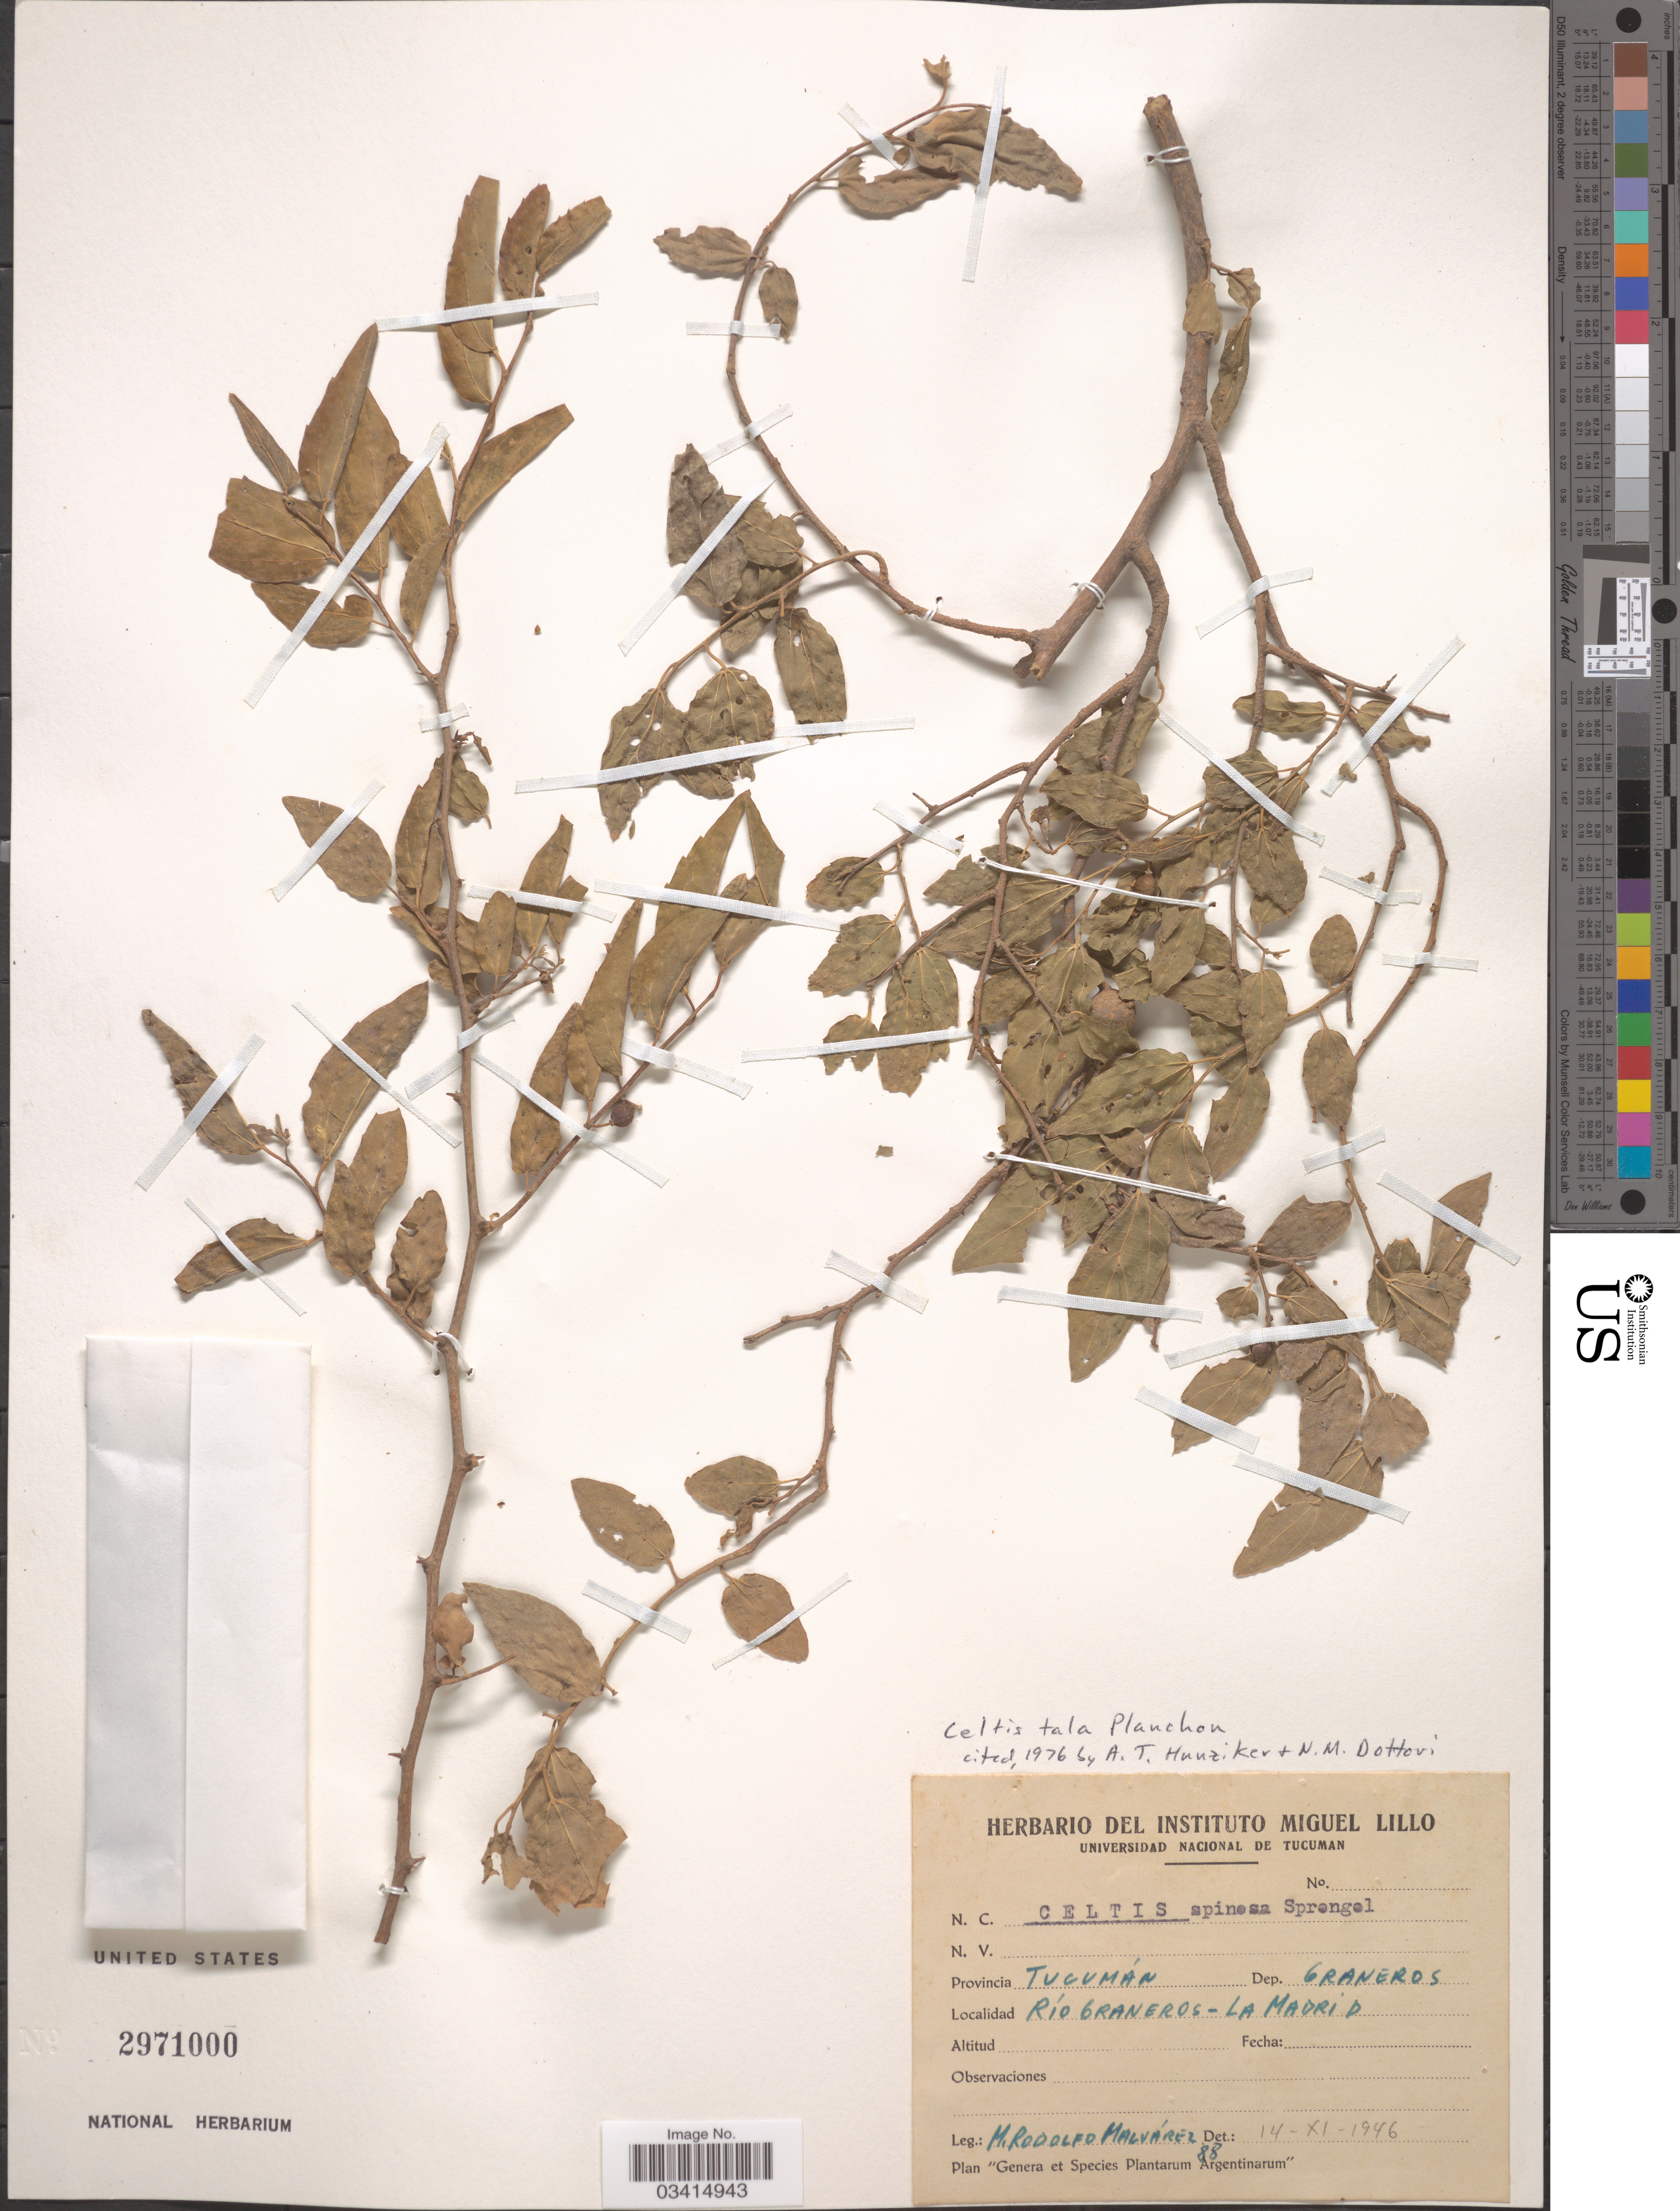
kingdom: Plantae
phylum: Tracheophyta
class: Magnoliopsida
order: Rosales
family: Cannabaceae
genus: Celtis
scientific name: Celtis tala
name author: Gillies ex Planch.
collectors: M. Malvárez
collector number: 88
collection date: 1946-11-14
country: Argentina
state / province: Tucuman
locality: Dep. Graneros. Río Graneros-La Madrid.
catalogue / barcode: US 2971000